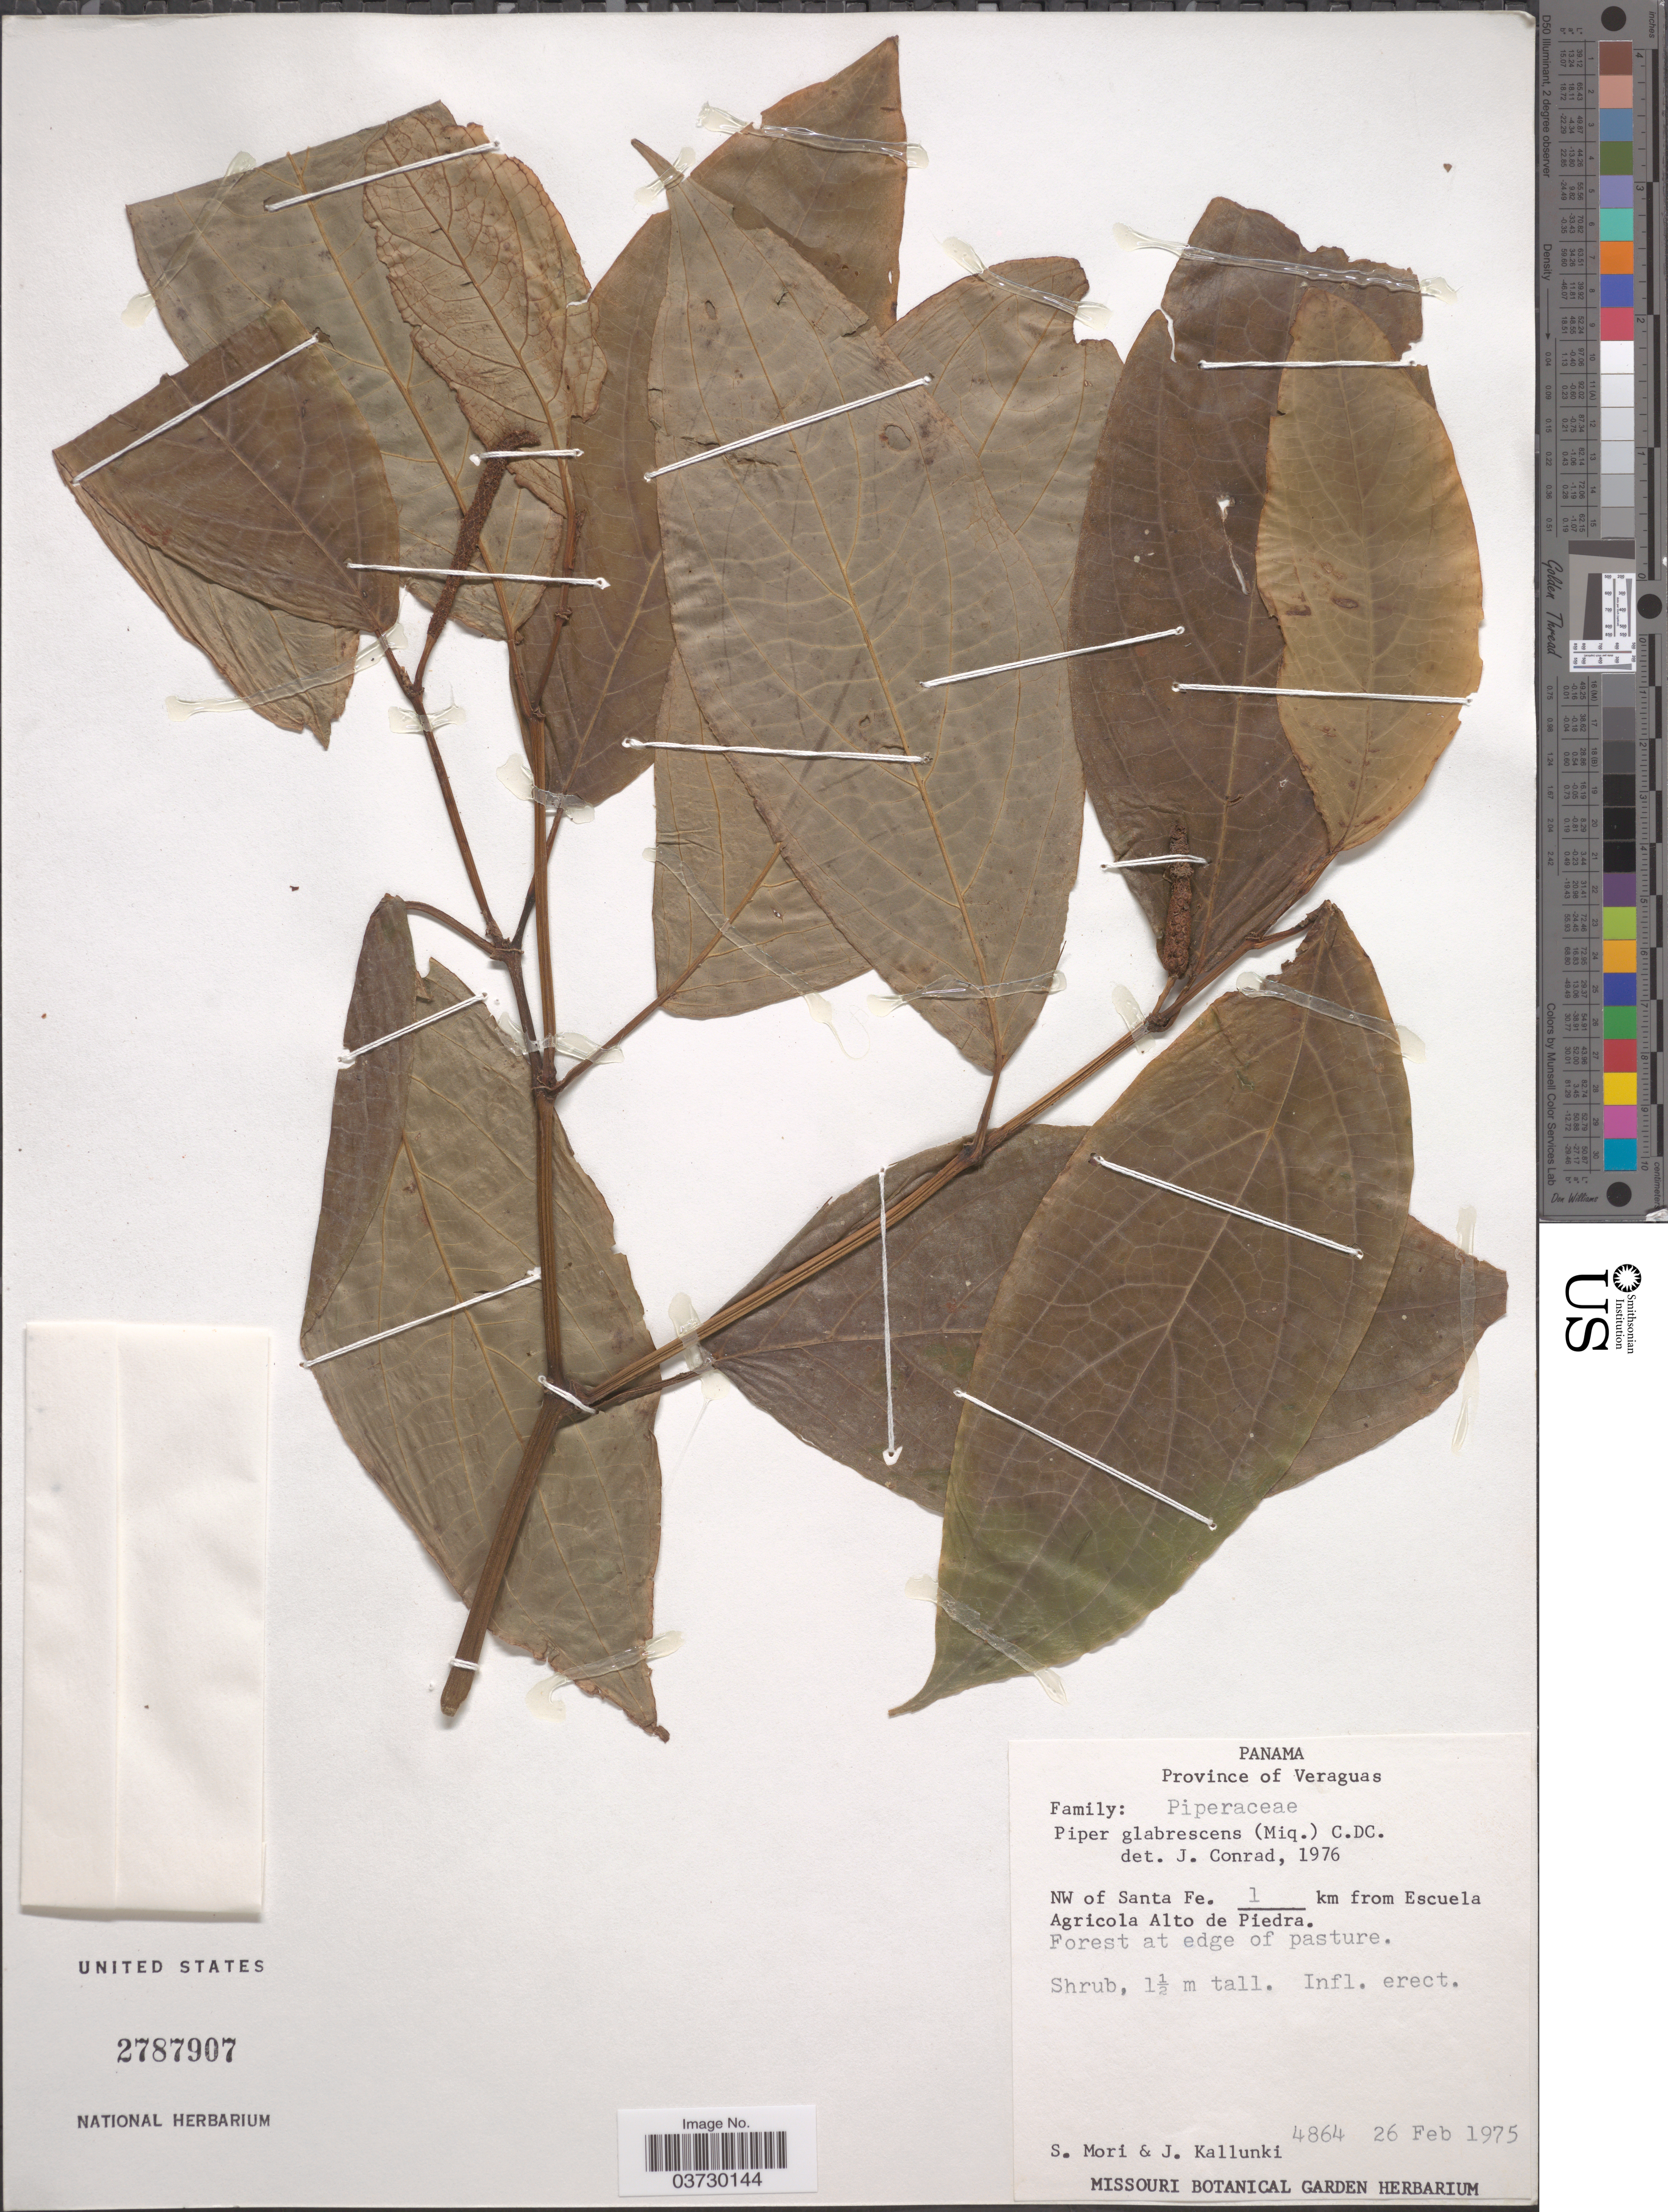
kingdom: Plantae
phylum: Tracheophyta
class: Magnoliopsida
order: Piperales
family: Piperaceae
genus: Piper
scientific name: Piper glabrescens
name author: (Miq.) C. DC.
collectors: S. Mori & J. Kallunki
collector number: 4864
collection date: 1975-02-26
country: Panama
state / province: Veraguas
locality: NW of Santa Fe. 1 km from Escuela Agricola Alto de Piedra. Forest at edge of pasture.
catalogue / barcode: US 2787907